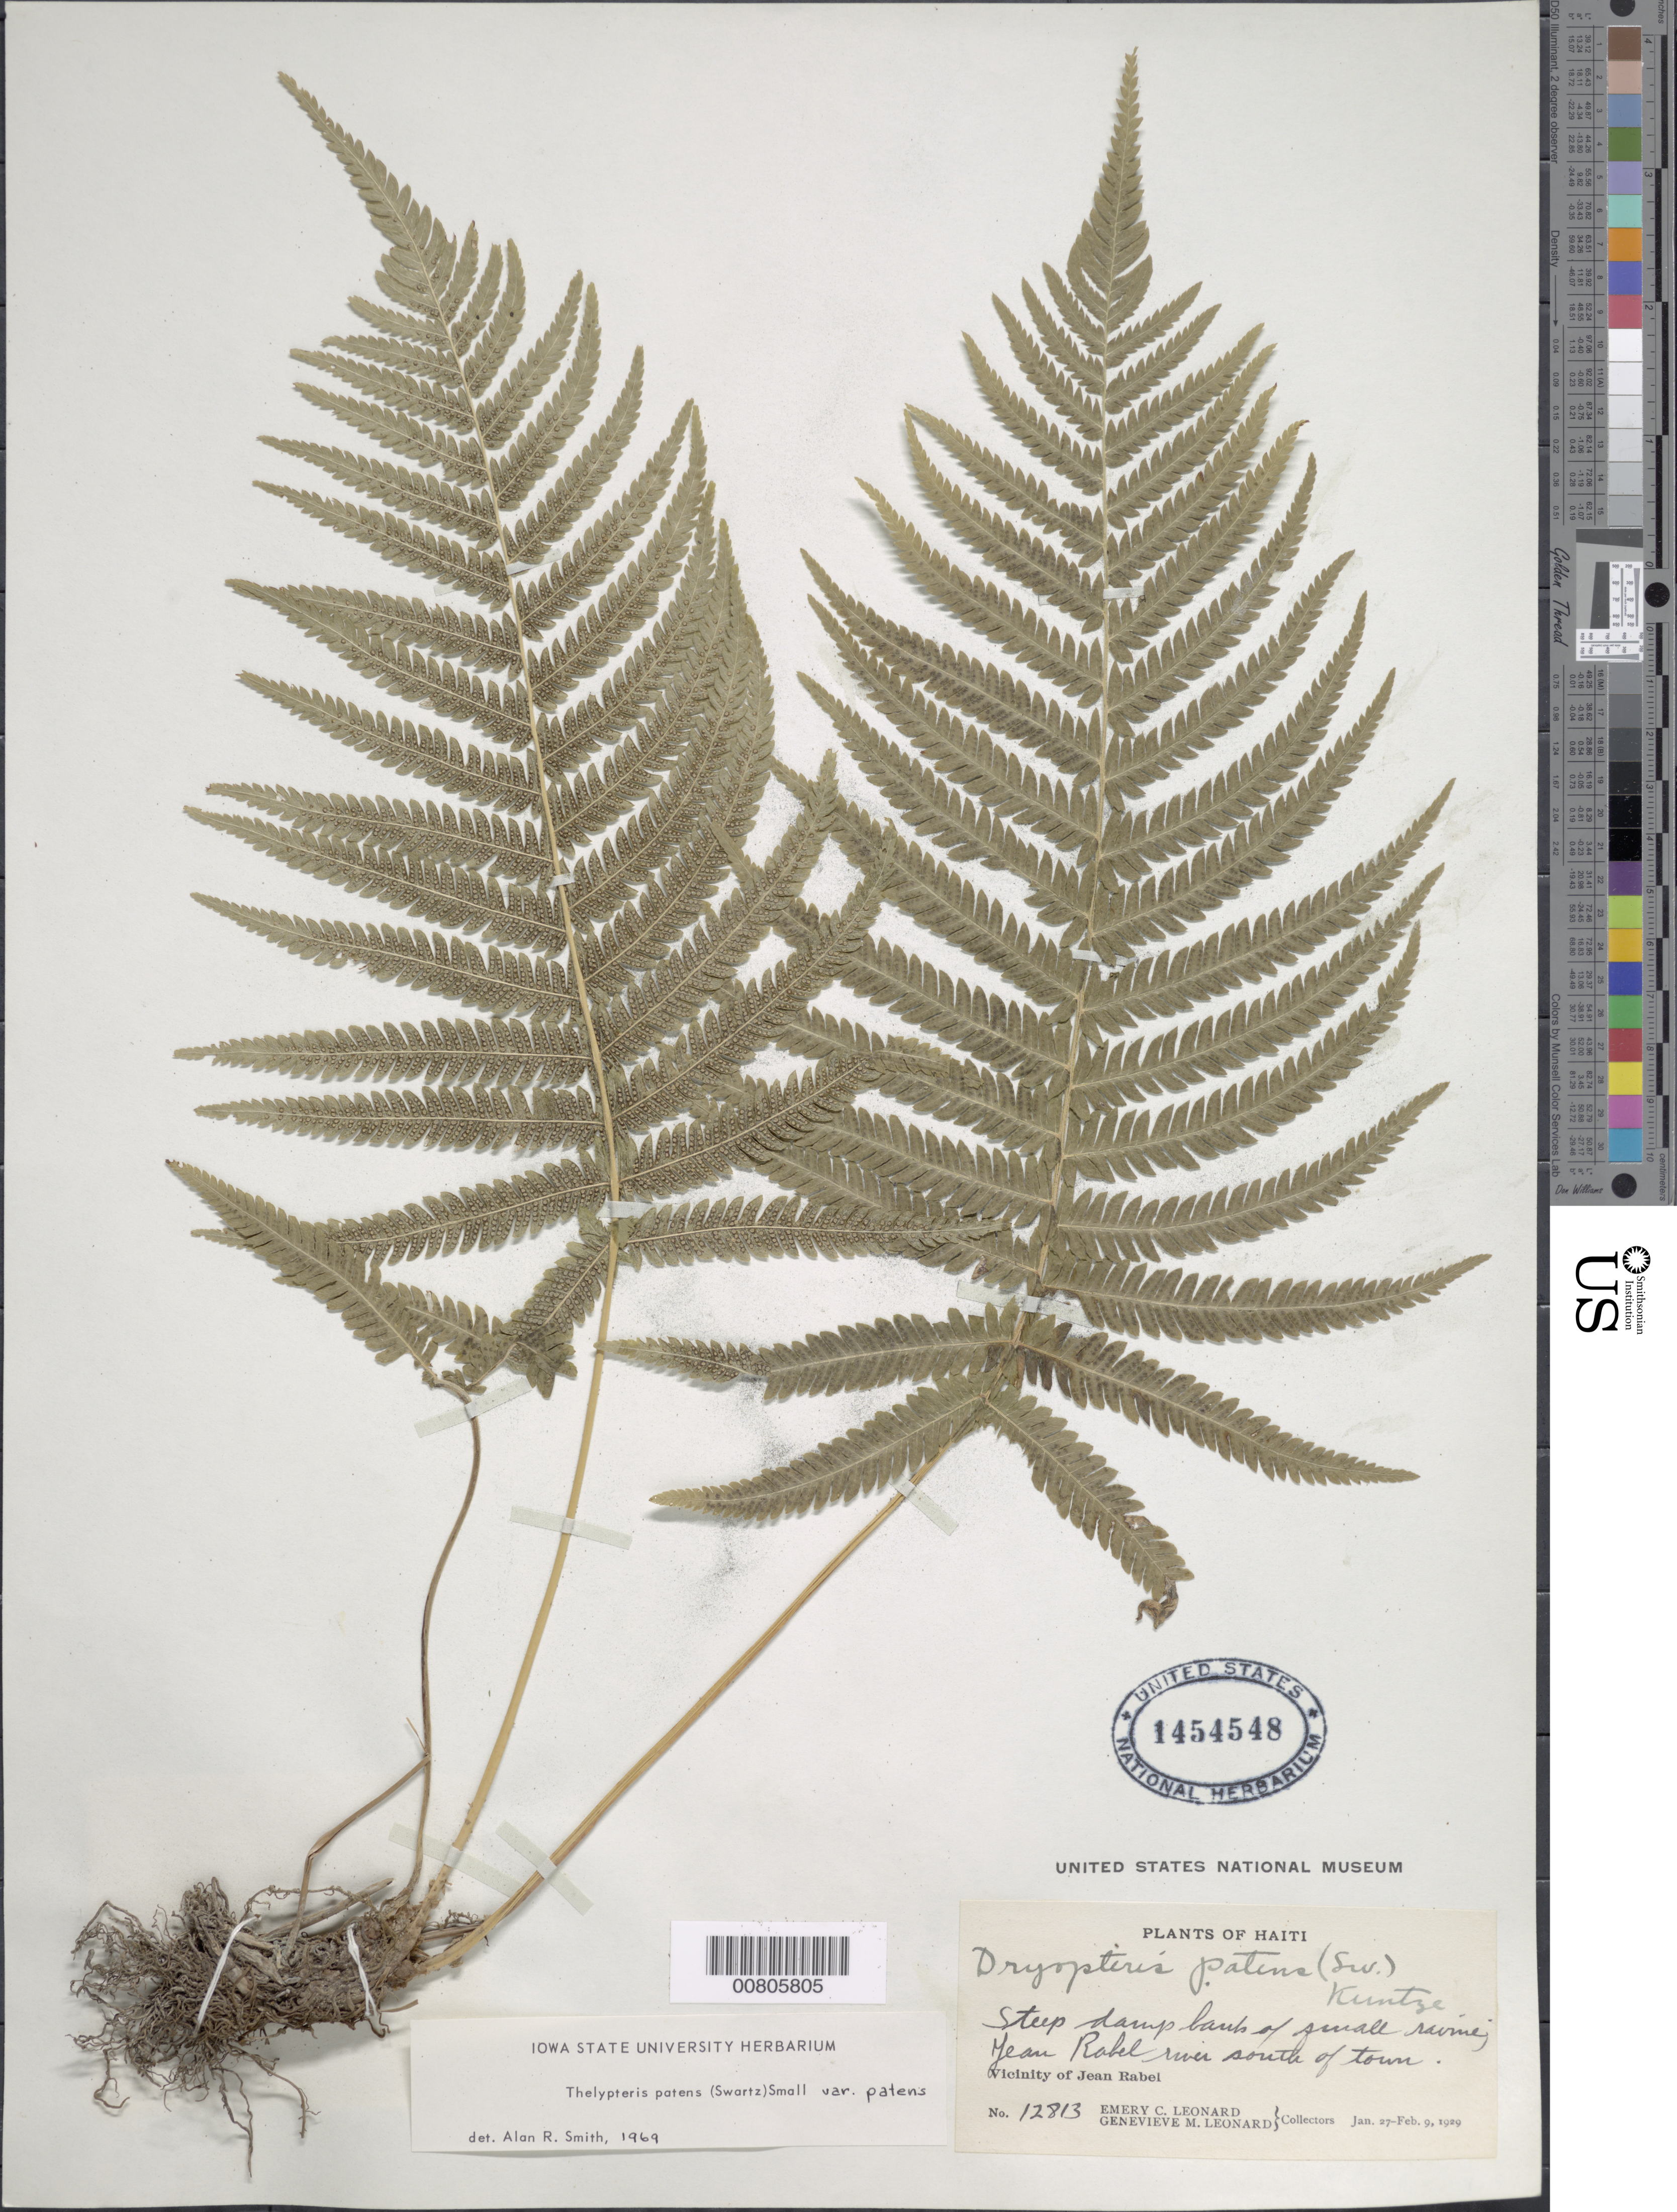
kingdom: Plantae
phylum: Tracheophyta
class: Polypodiopsida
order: Polypodiales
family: Thelypteridaceae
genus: Christella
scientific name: Christella patens var. patens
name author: (Sw.) Holttum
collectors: E. C. Leonard & G. M. Leonard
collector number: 12813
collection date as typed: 27 Jan 1929 to 09 Feb 1929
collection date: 1929-01-27/1929-02-09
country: Haiti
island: Hispaniola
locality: Jean Rabel vicinity, river S of town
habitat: Steep damp bank of small ravine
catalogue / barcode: US 1454548